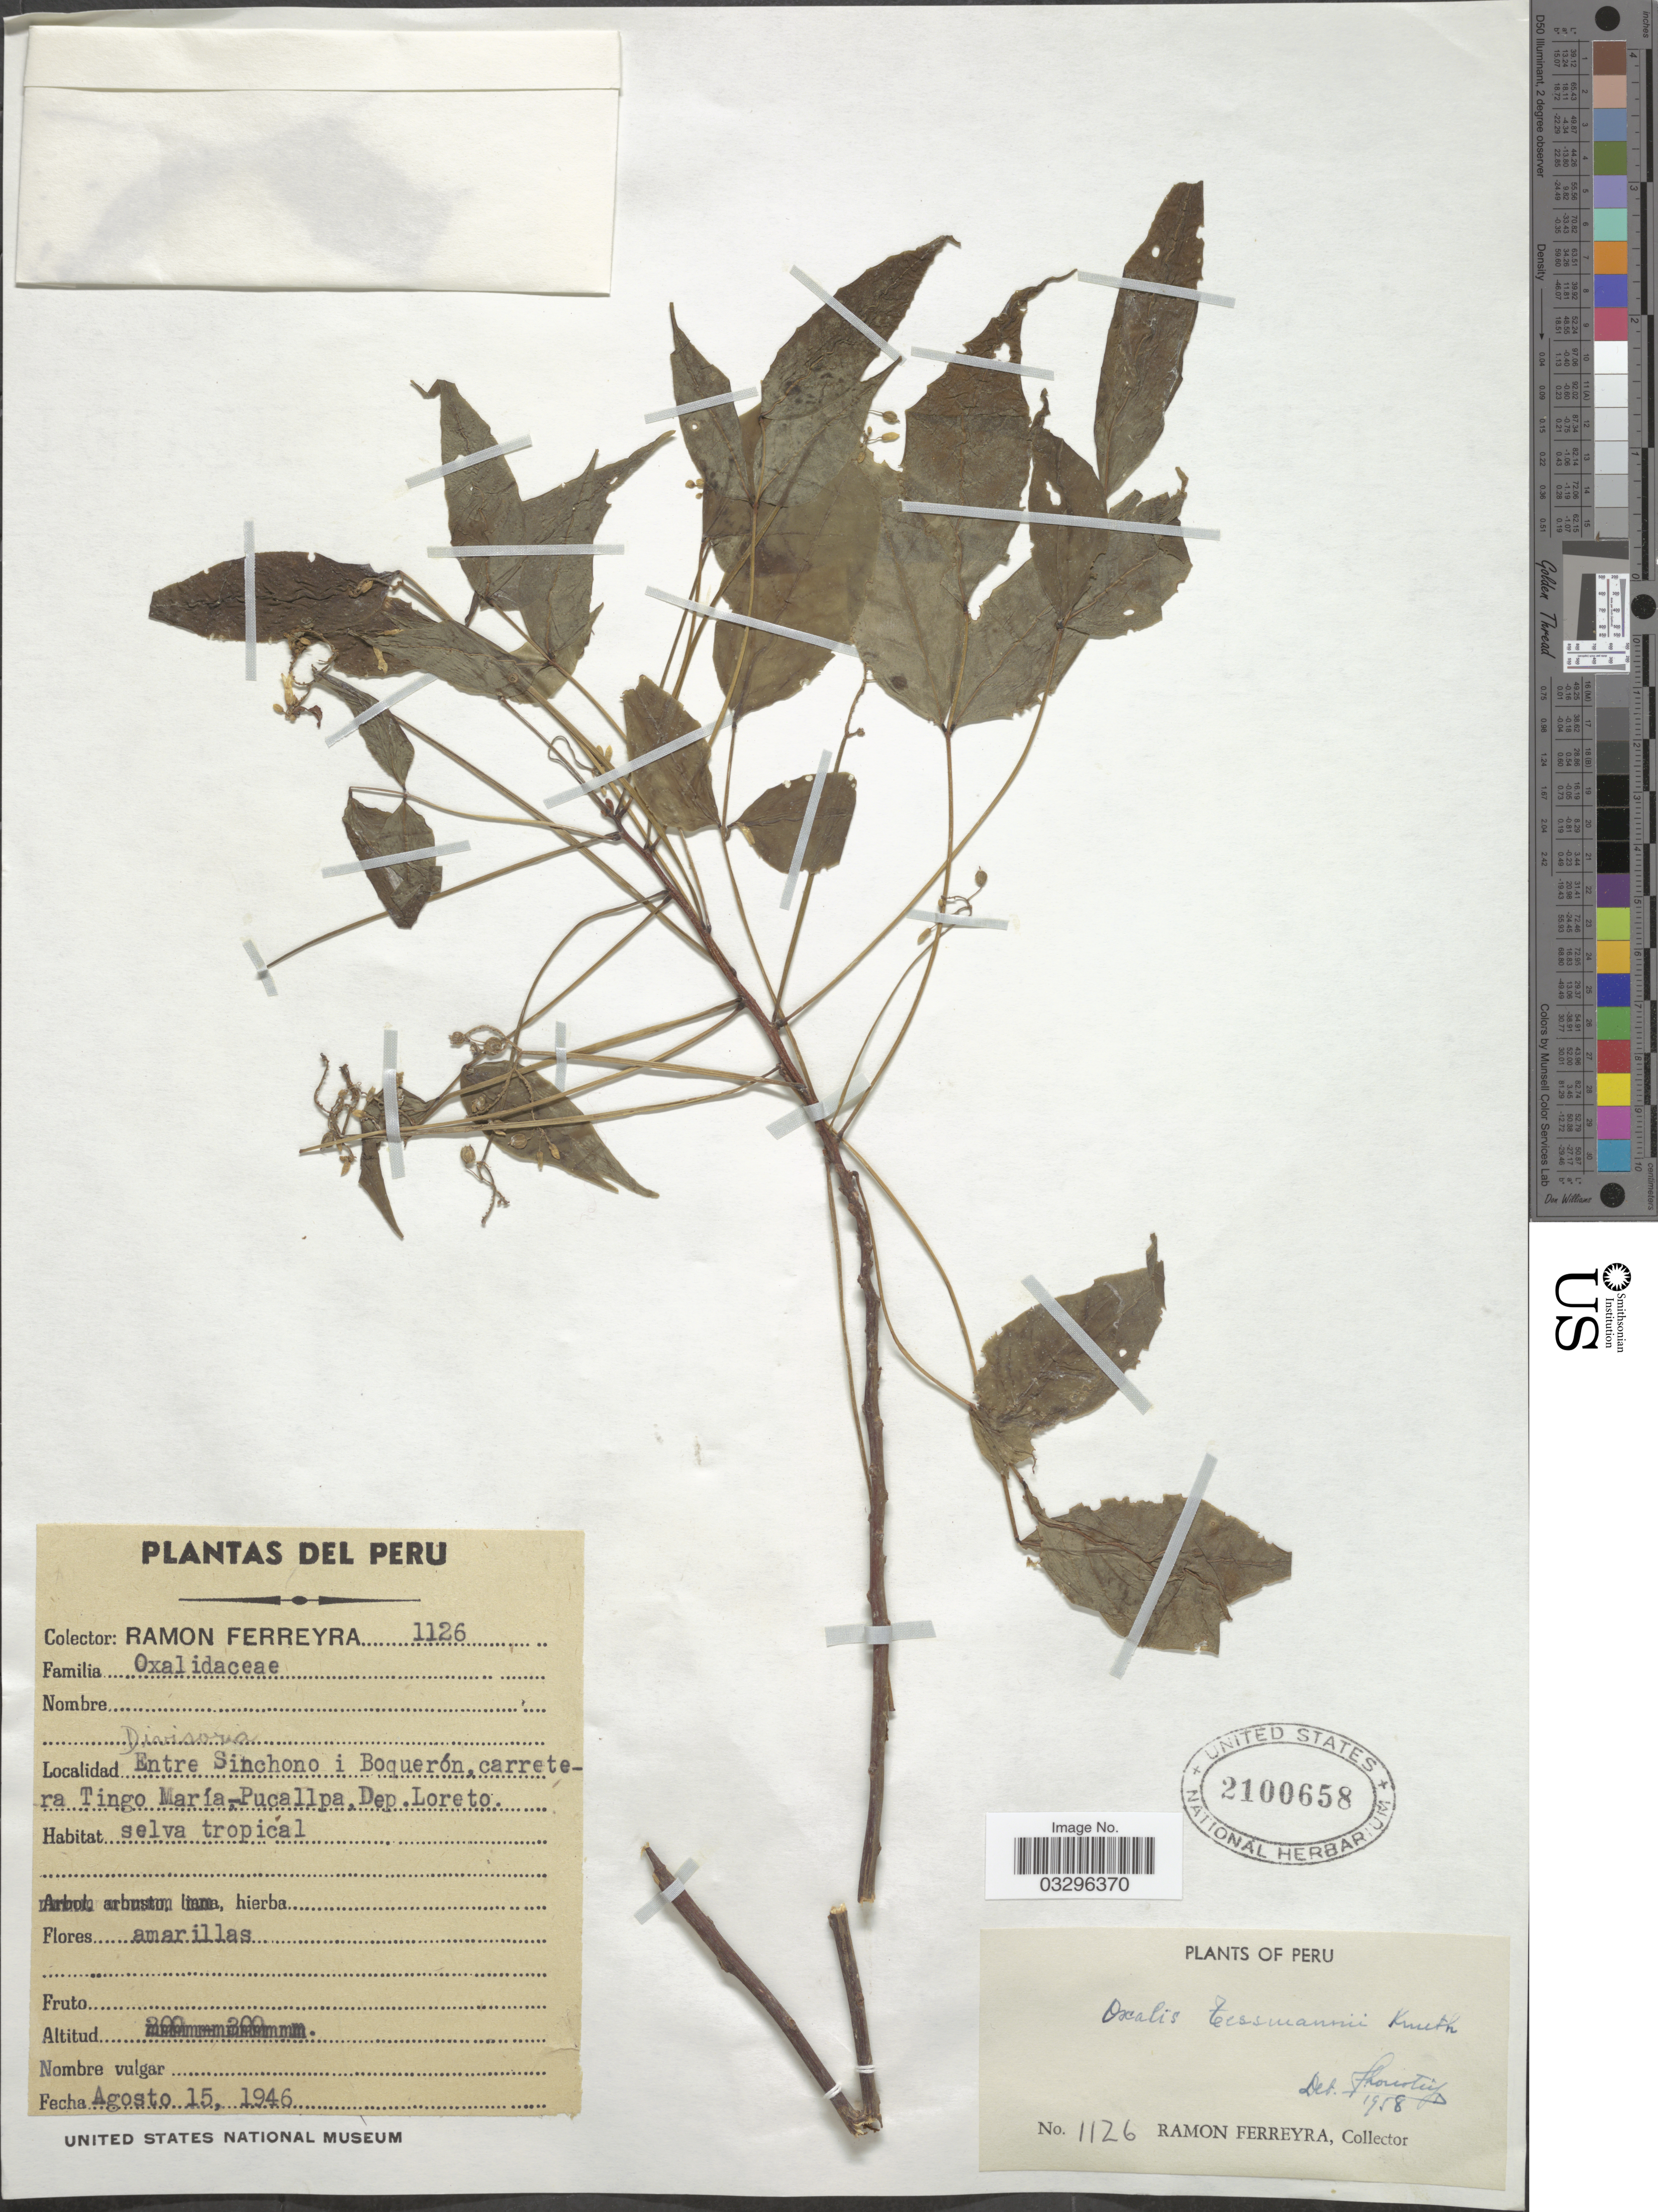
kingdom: Plantae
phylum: Tracheophyta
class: Magnoliopsida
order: Oxalidales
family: Oxalidaceae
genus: Oxalis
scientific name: Oxalis tessmannii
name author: R. Knuth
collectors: R. A. Ferreyra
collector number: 1126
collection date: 1946-08-15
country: Peru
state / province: Loreto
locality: Entre Sinchono i Boquerón, carretera Tingo María-Pucallpa, Dep. Loreto.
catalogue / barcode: US 2100658